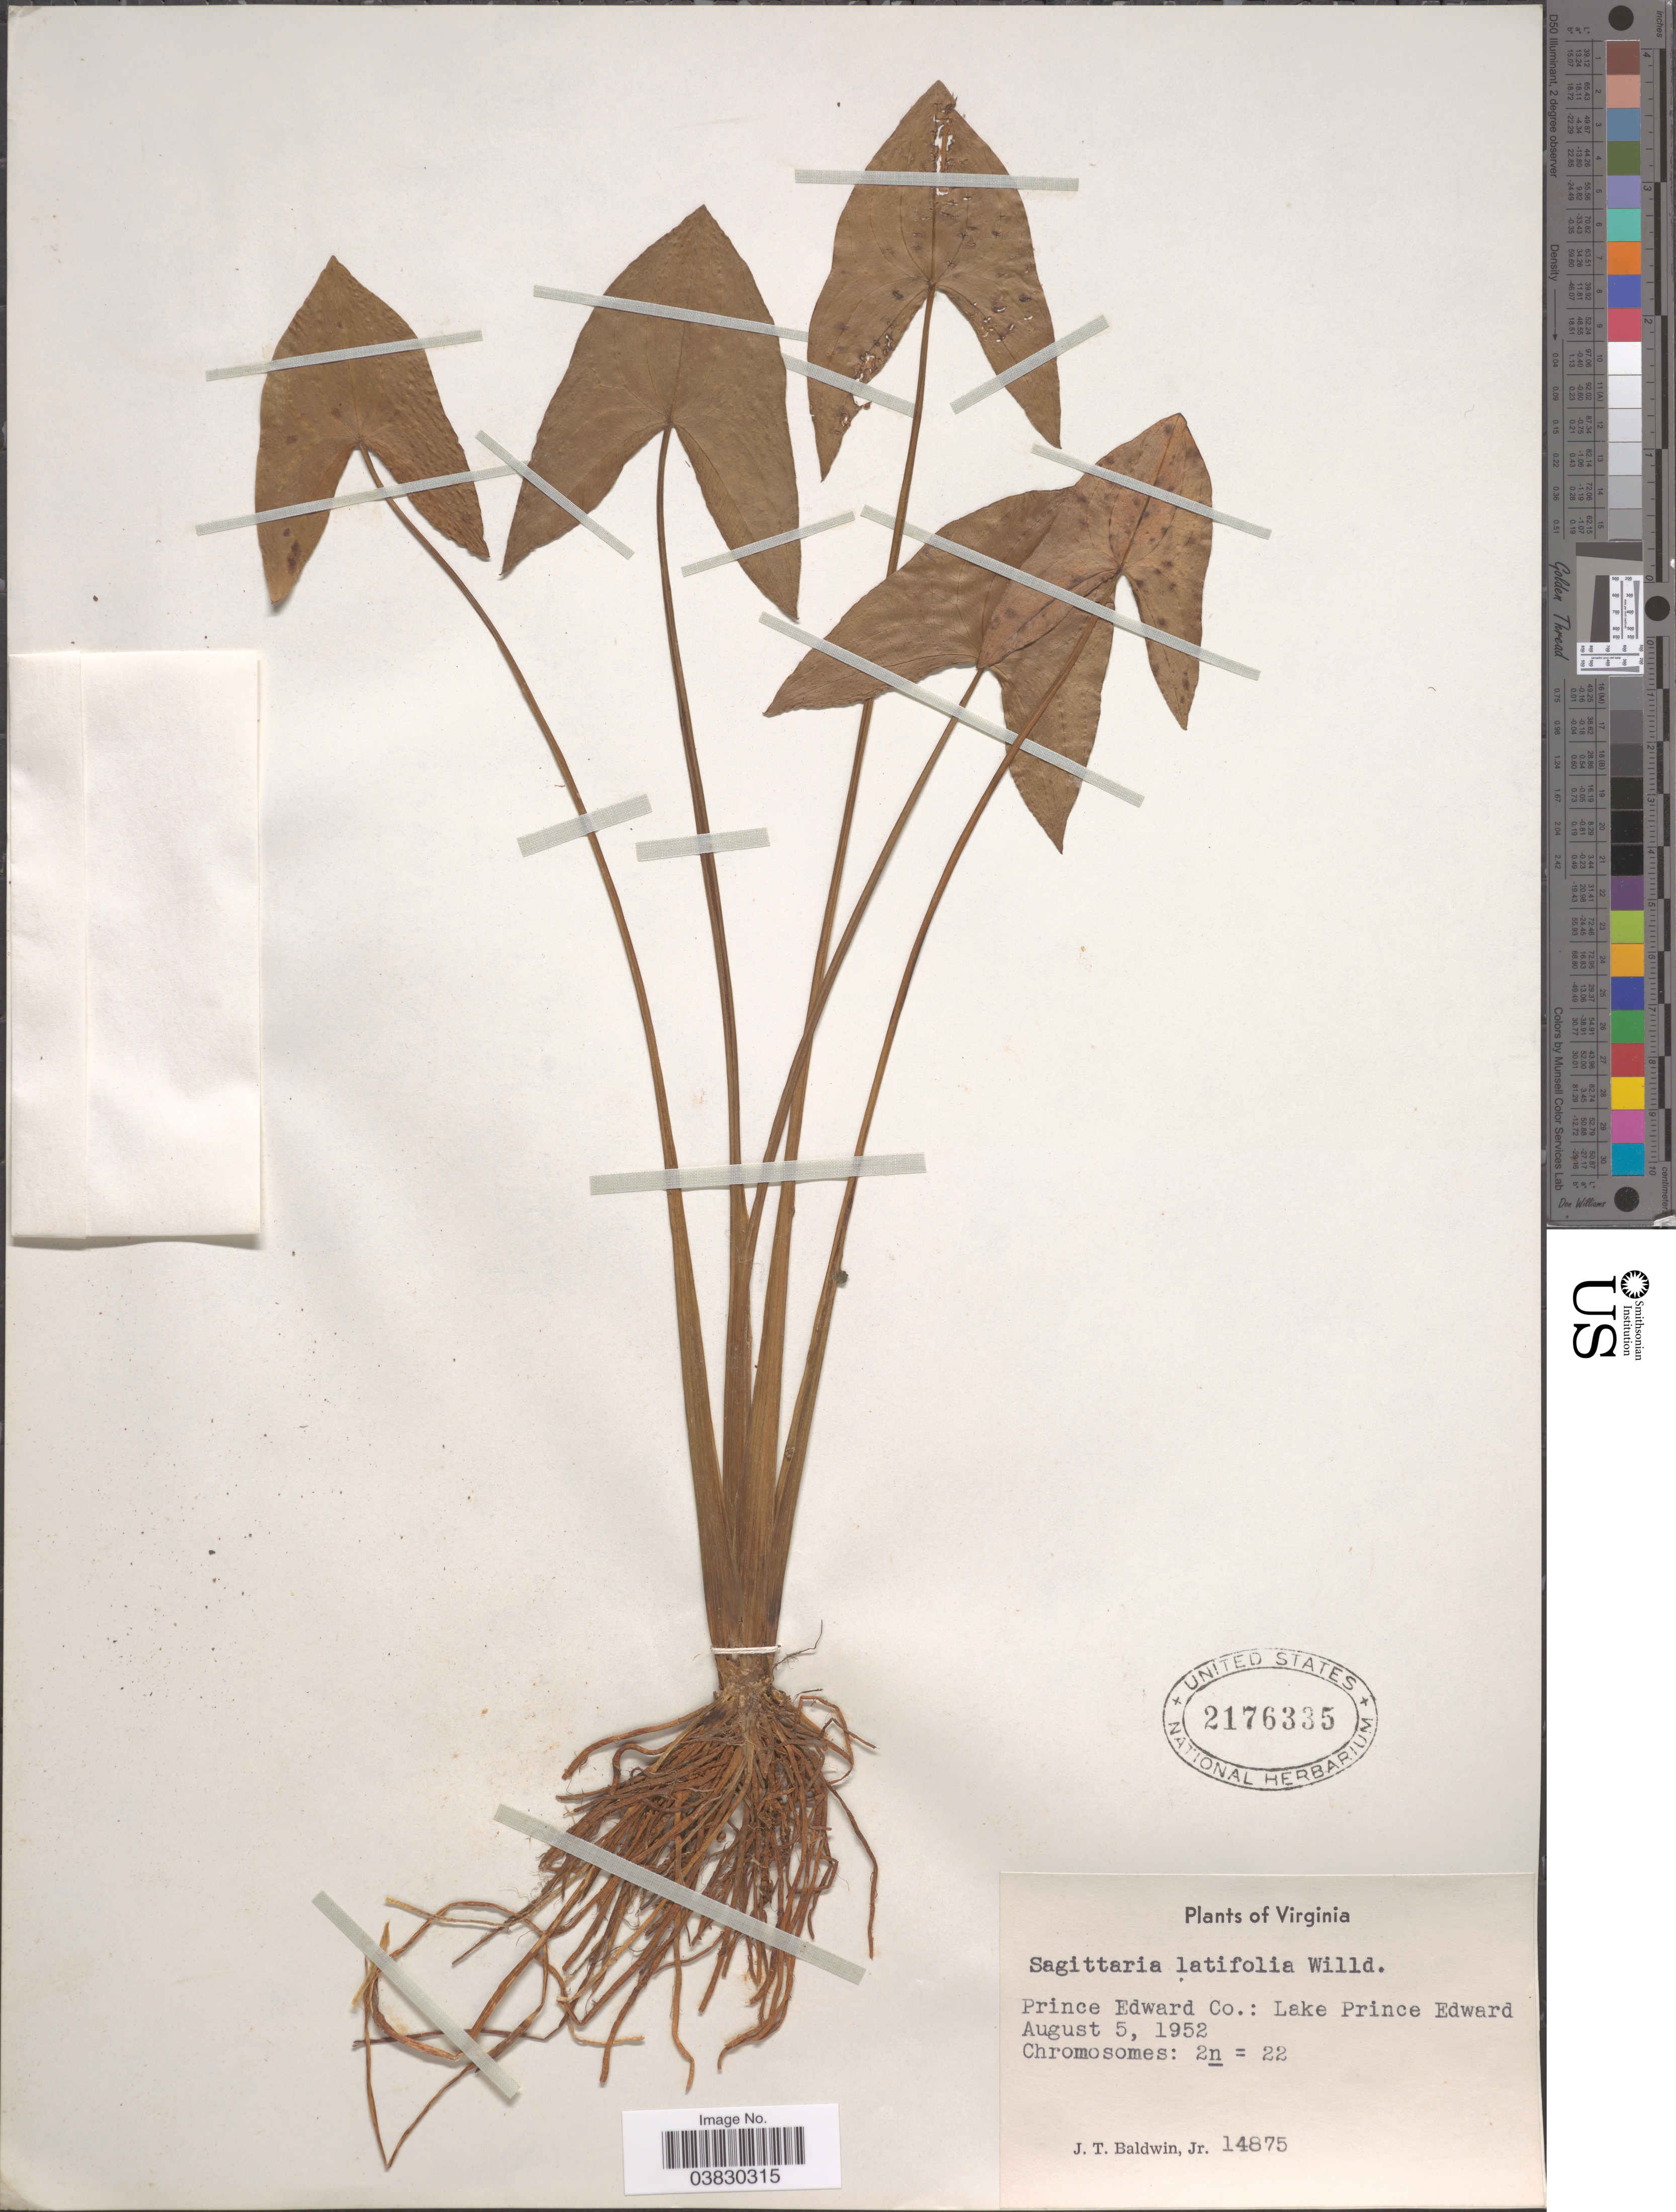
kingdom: Plantae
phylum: Tracheophyta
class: Liliopsida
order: Alismatales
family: Alismataceae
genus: Sagittaria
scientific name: Sagittaria latifolia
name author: Willd.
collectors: J. T. Baldwin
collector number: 14875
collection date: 1952-08-05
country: United States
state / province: Virginia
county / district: Prince Edward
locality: Prince Edward Co.: Lake Prince Edward.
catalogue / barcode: US 2176335